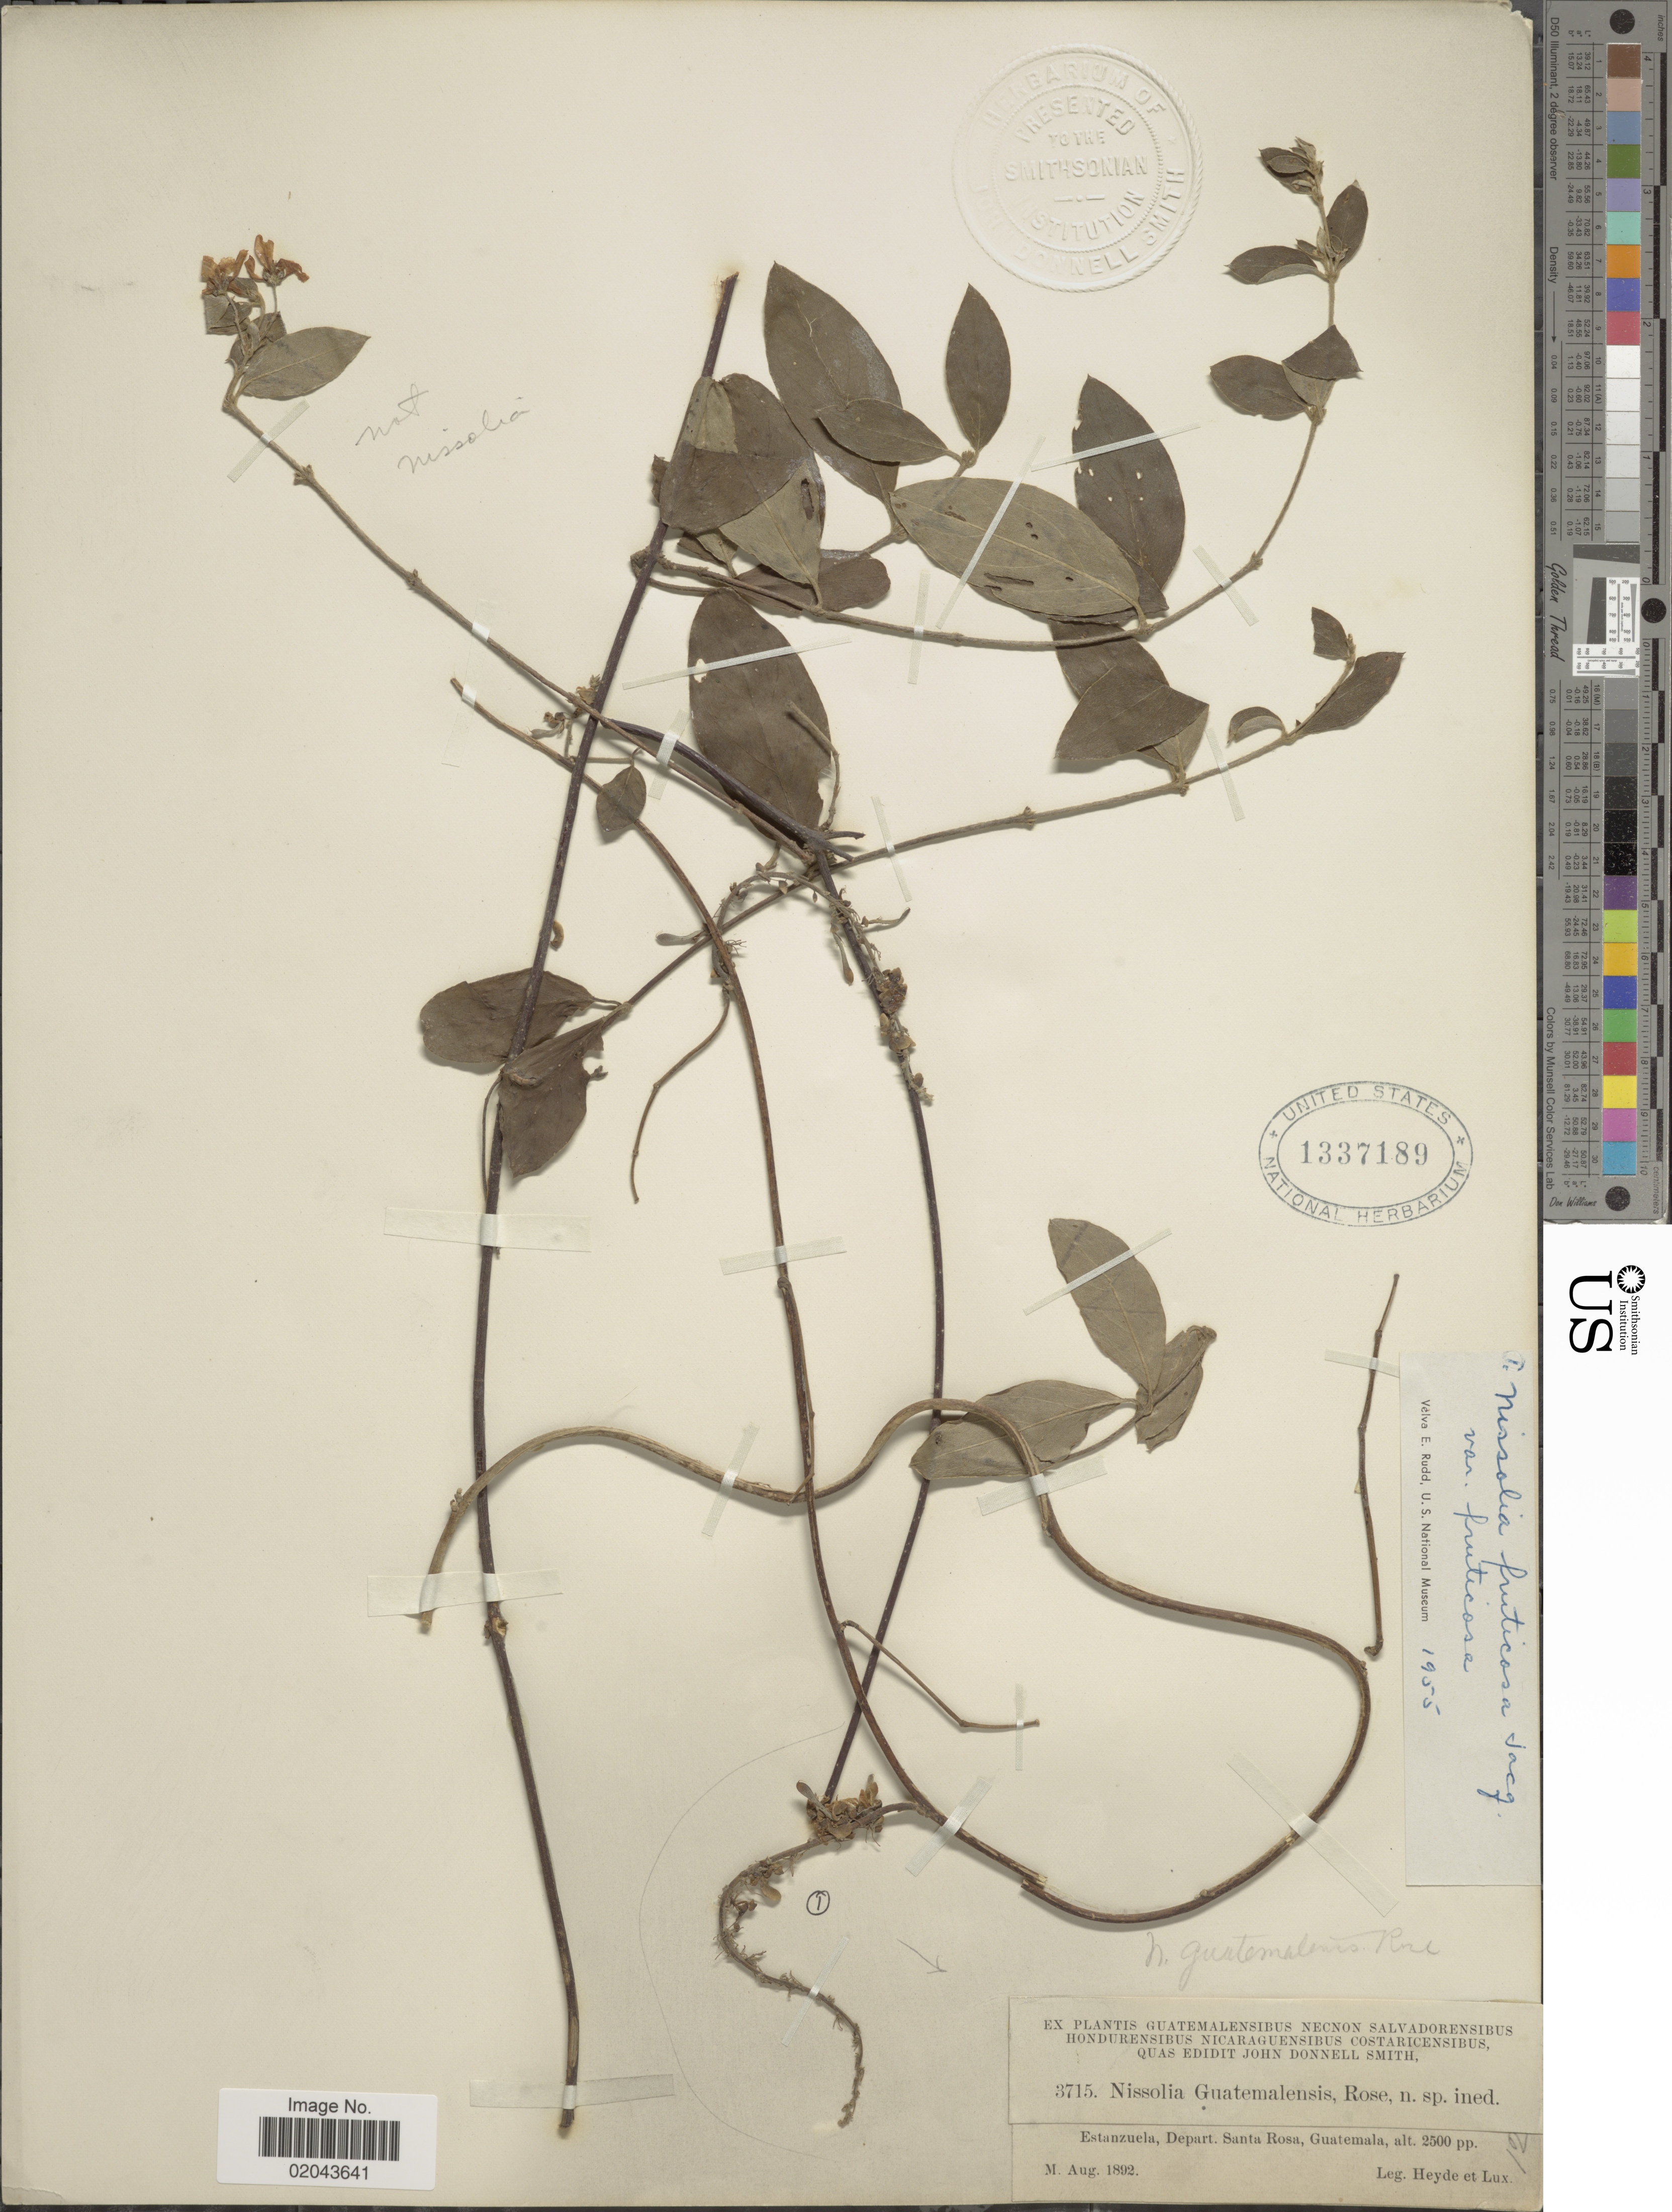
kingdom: Plantae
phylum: Tracheophyta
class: Magnoliopsida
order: Fabales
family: Fabaceae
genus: Nissolia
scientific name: Nissolia fruticosa var. fruticosa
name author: Jacq.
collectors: Heyde & Lux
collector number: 3715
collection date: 1892-08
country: Guatemala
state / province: Santa Rosa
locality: Estanzuela.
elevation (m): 762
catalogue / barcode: US 1337189